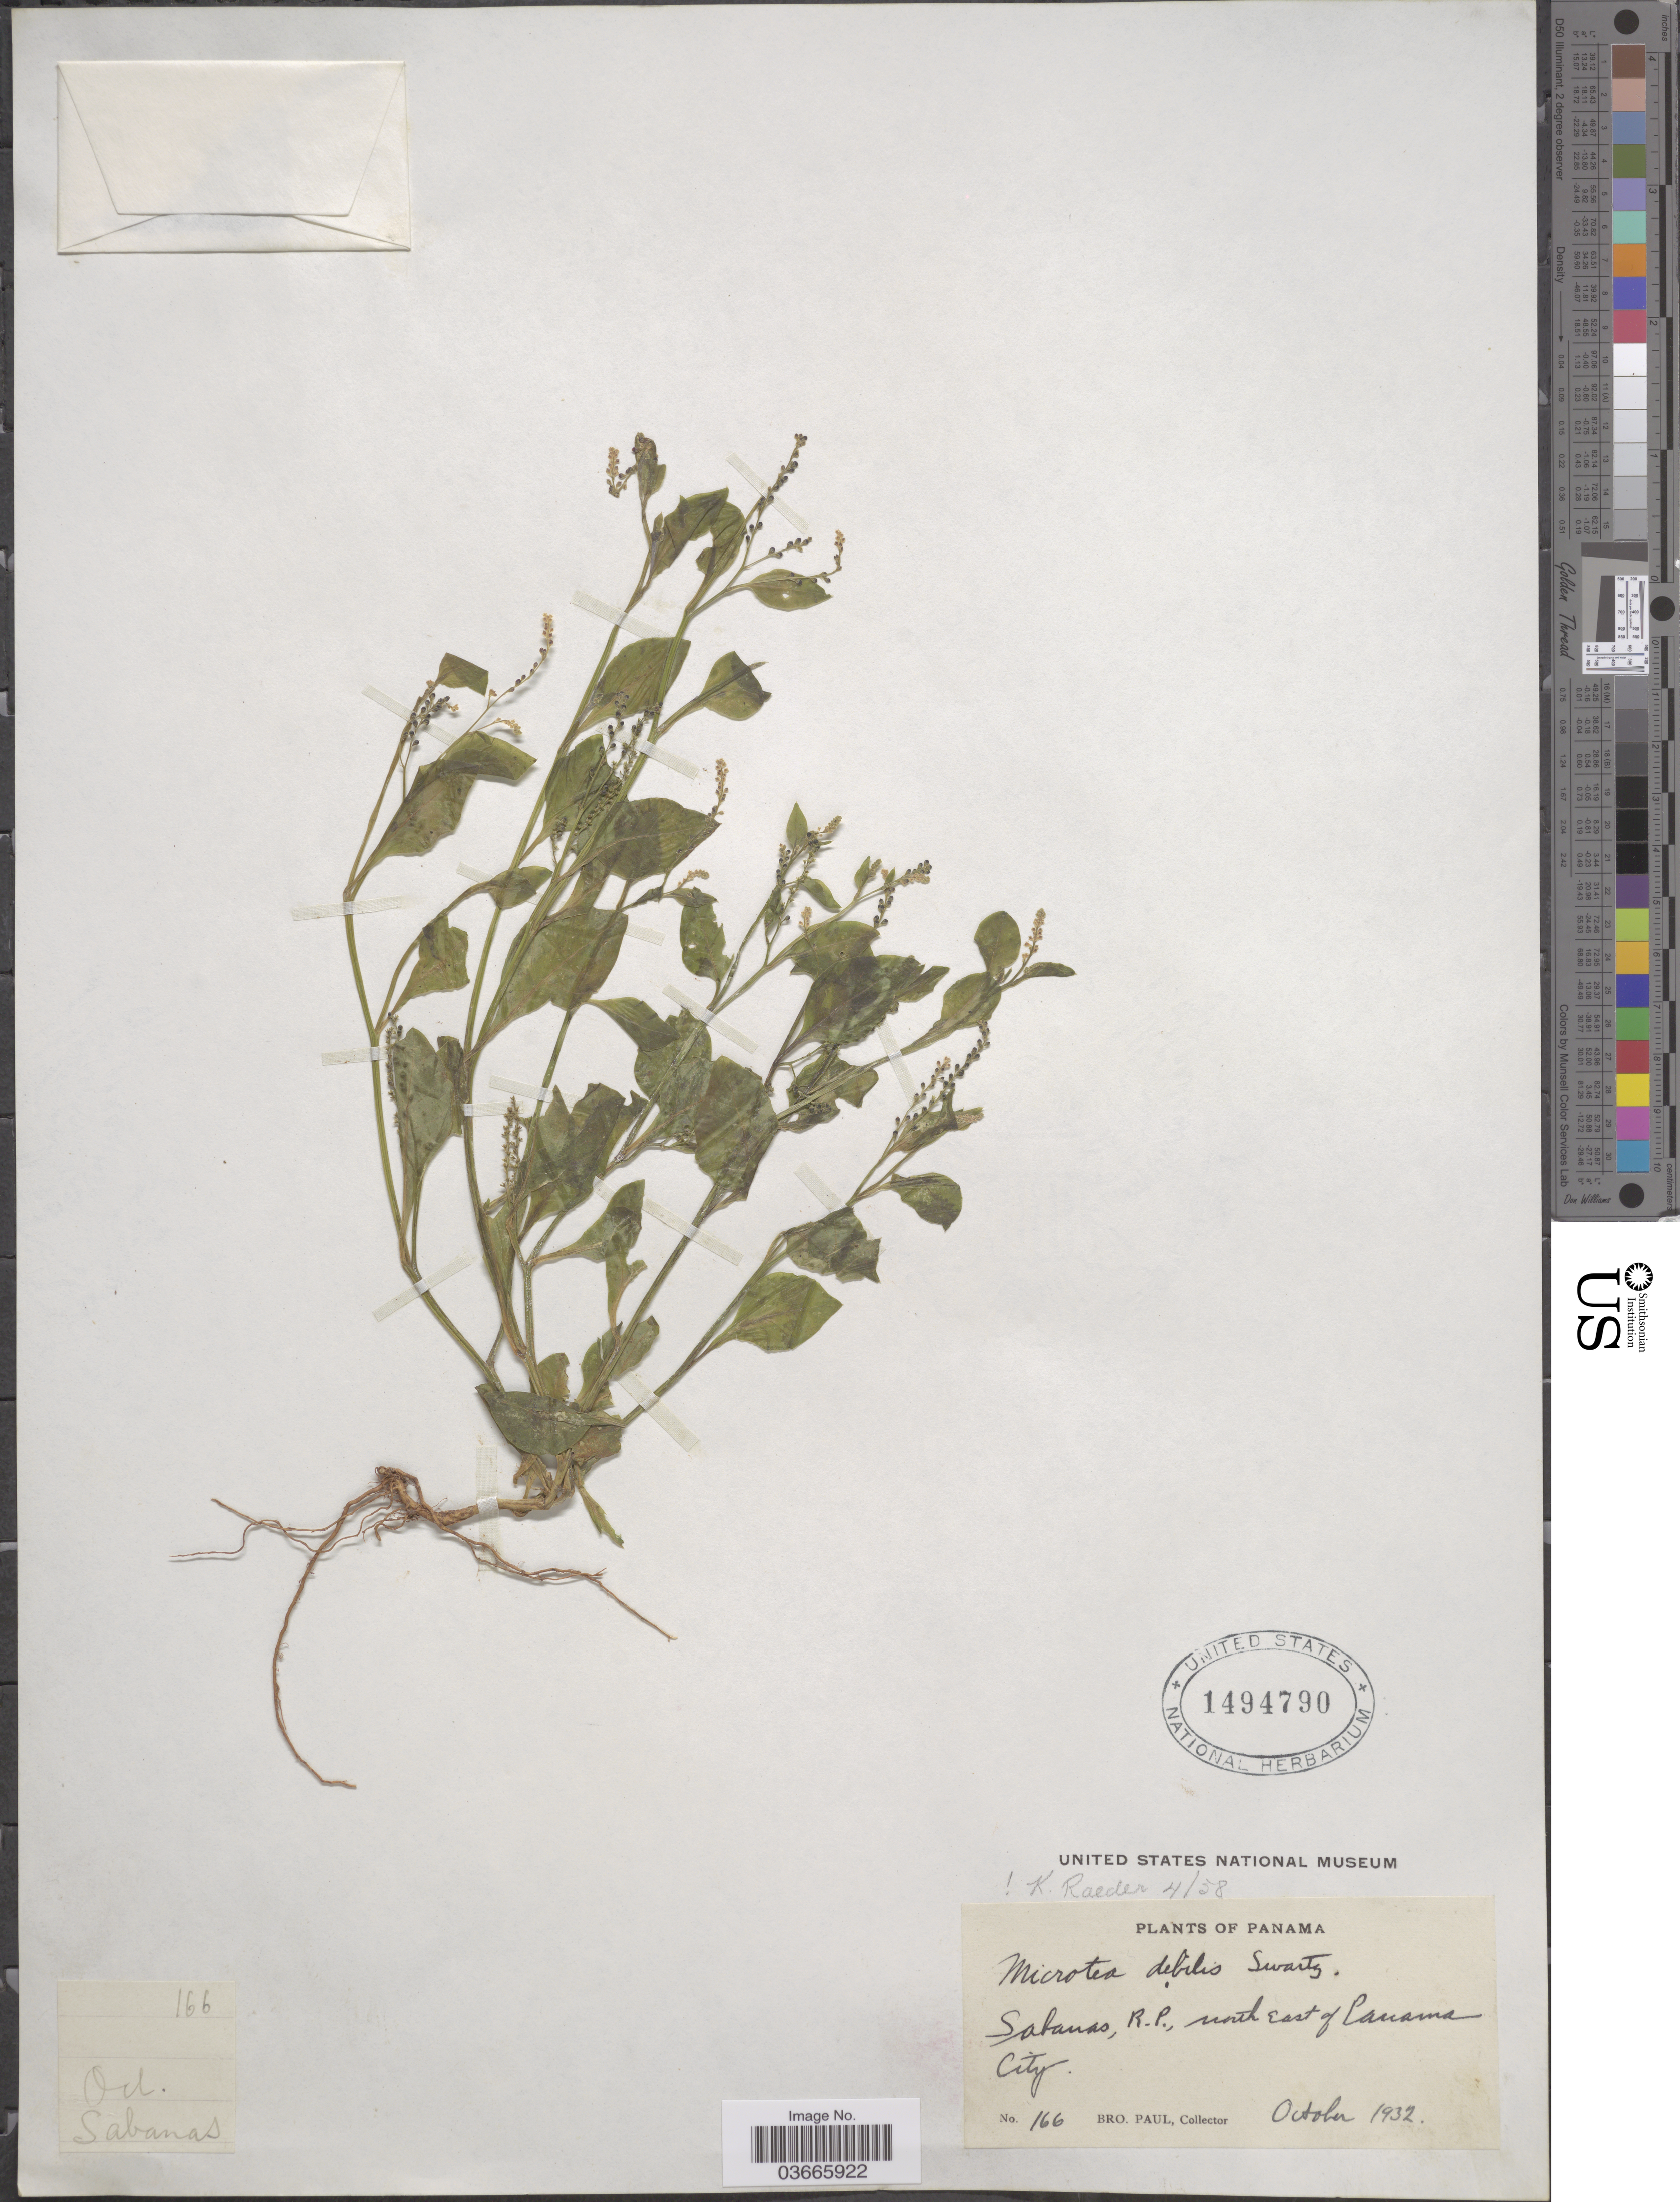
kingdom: Plantae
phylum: Tracheophyta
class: Magnoliopsida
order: Caryophyllales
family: Microteaceae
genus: Microtea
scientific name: Microtea debilis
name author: Sw.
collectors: B. Paul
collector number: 166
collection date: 1932-10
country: Panama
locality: Sabanas, R.P., north East of Panama City.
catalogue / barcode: US 1494790